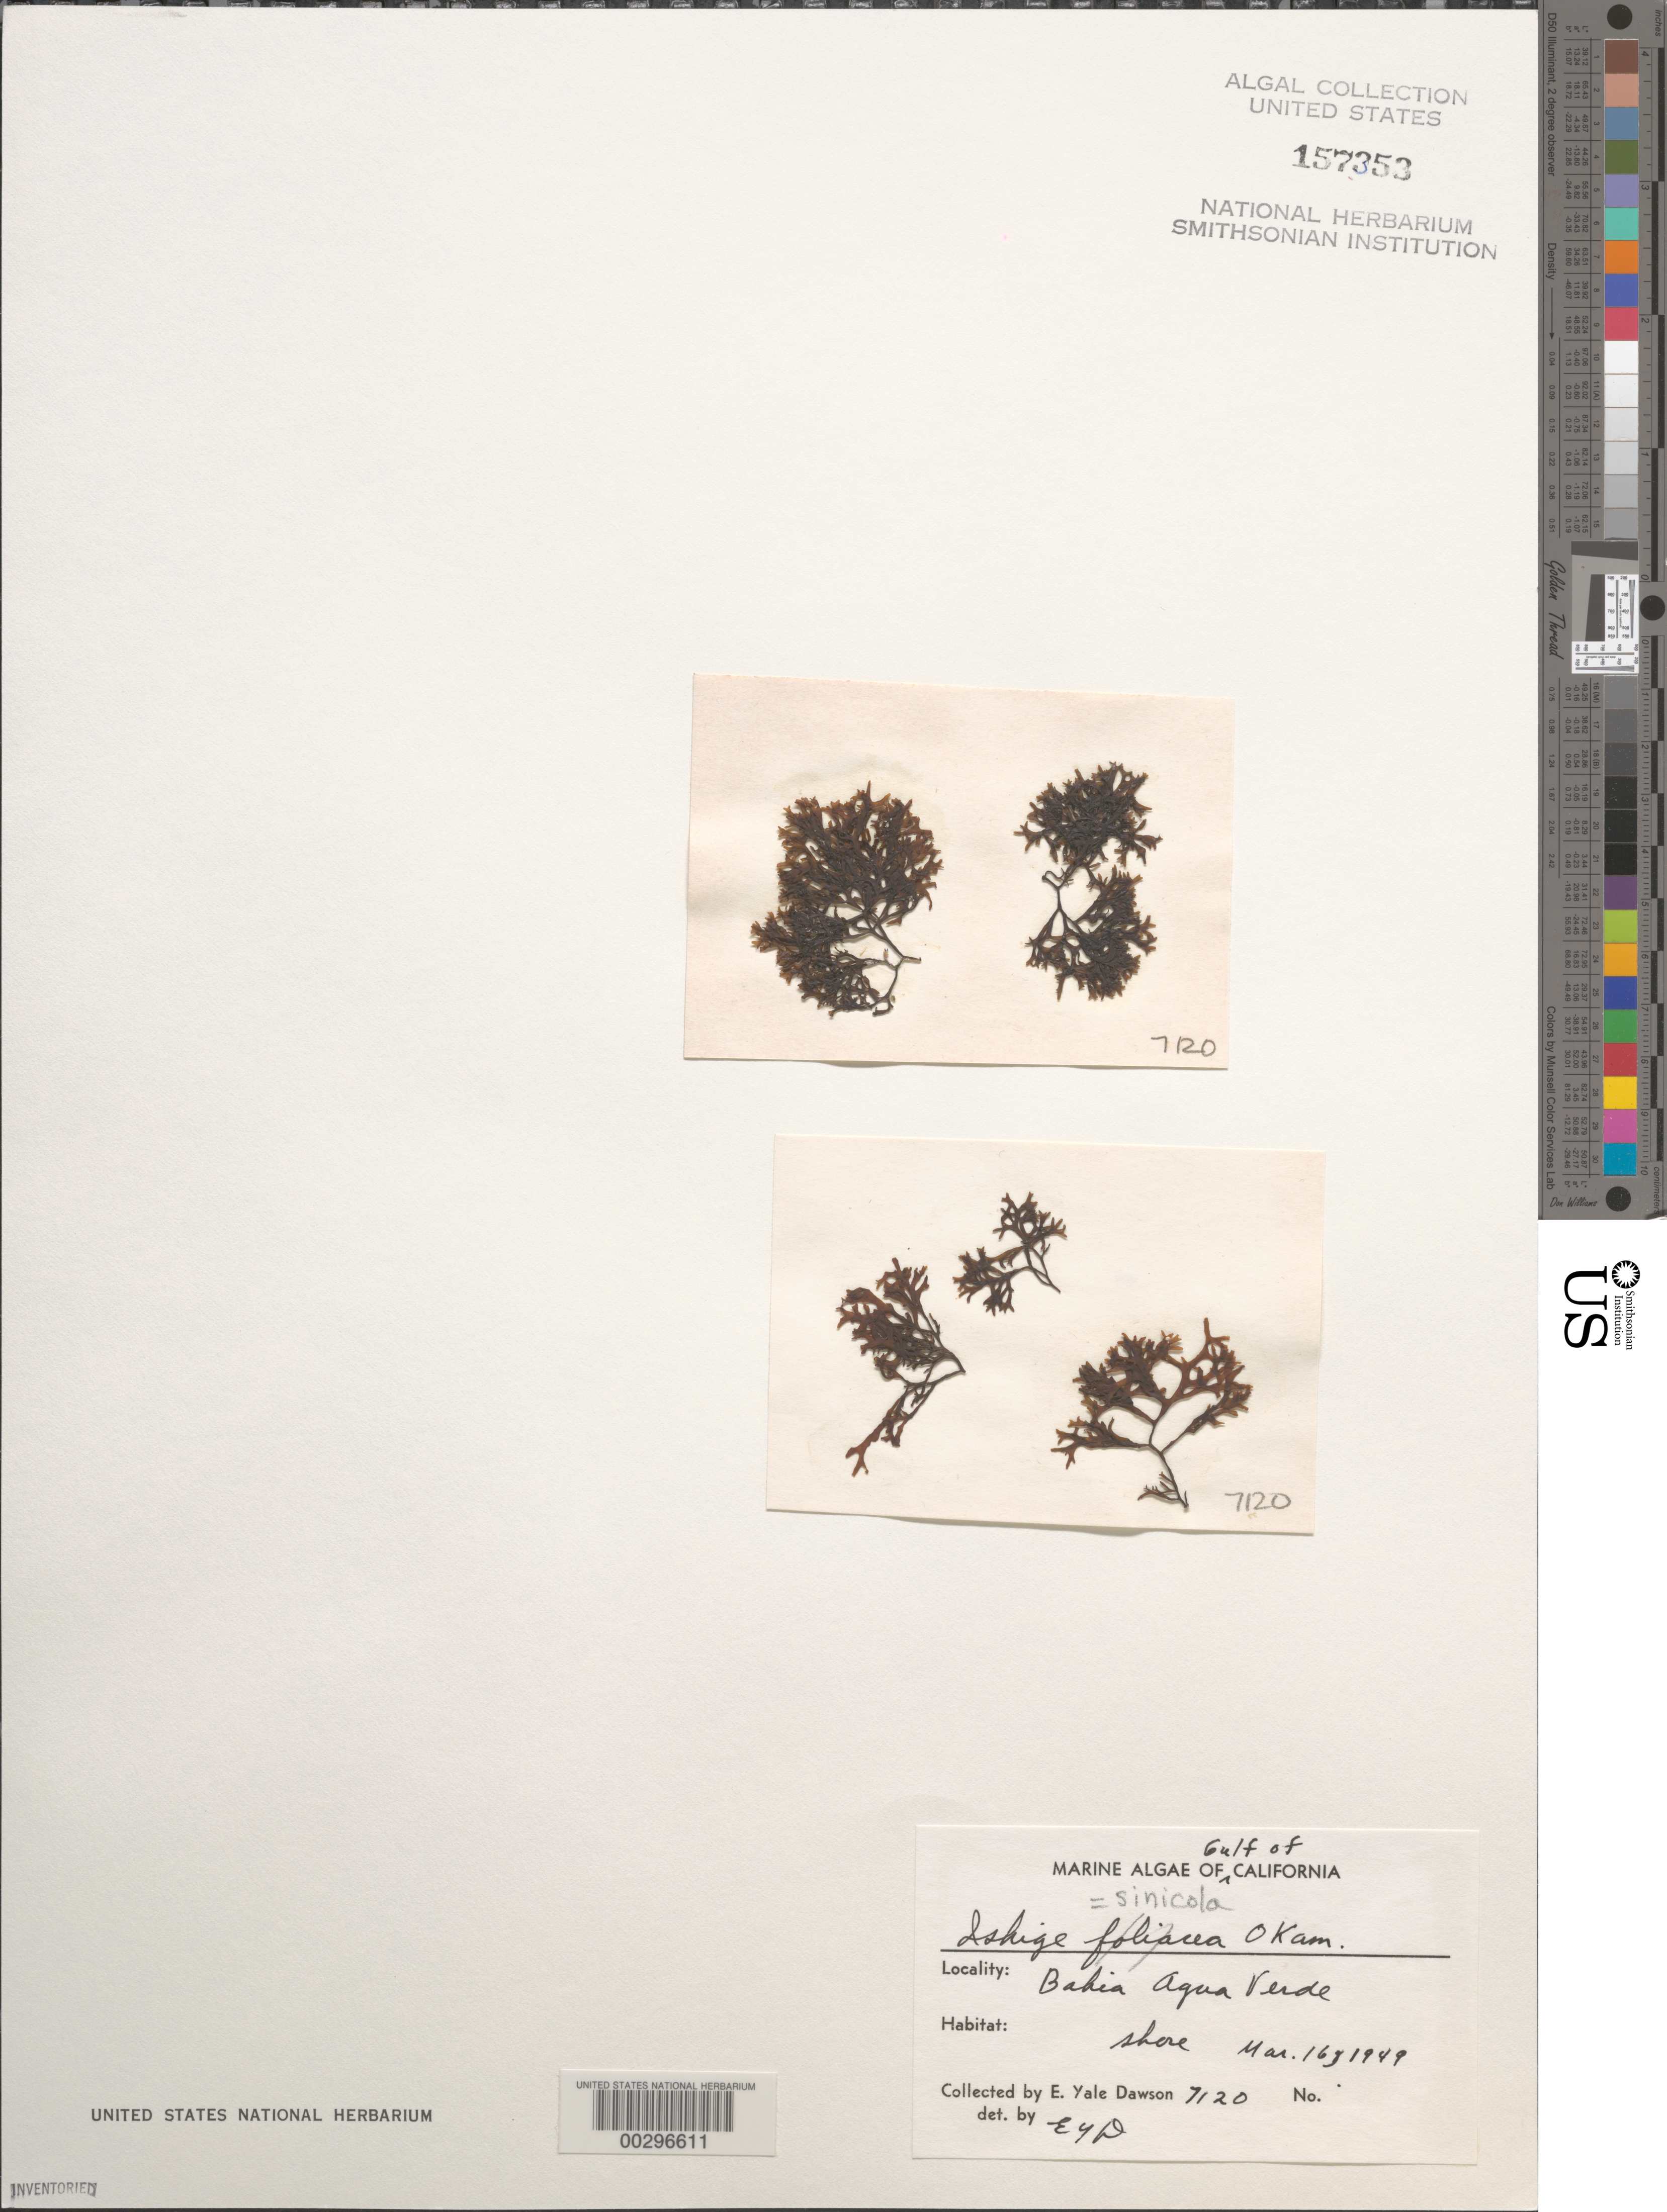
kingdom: Chromista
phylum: Ochrophyta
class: Phaeophyceae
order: Ishigeales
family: Ishigeaceae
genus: Ishige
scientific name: Ishige sinicola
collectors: E. Y. Dawson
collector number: EYD 7120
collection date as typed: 16 Mar 1949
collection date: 1949-03-16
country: Mexico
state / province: Baja California Sur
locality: Bahia Agua Verde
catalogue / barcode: US 157353